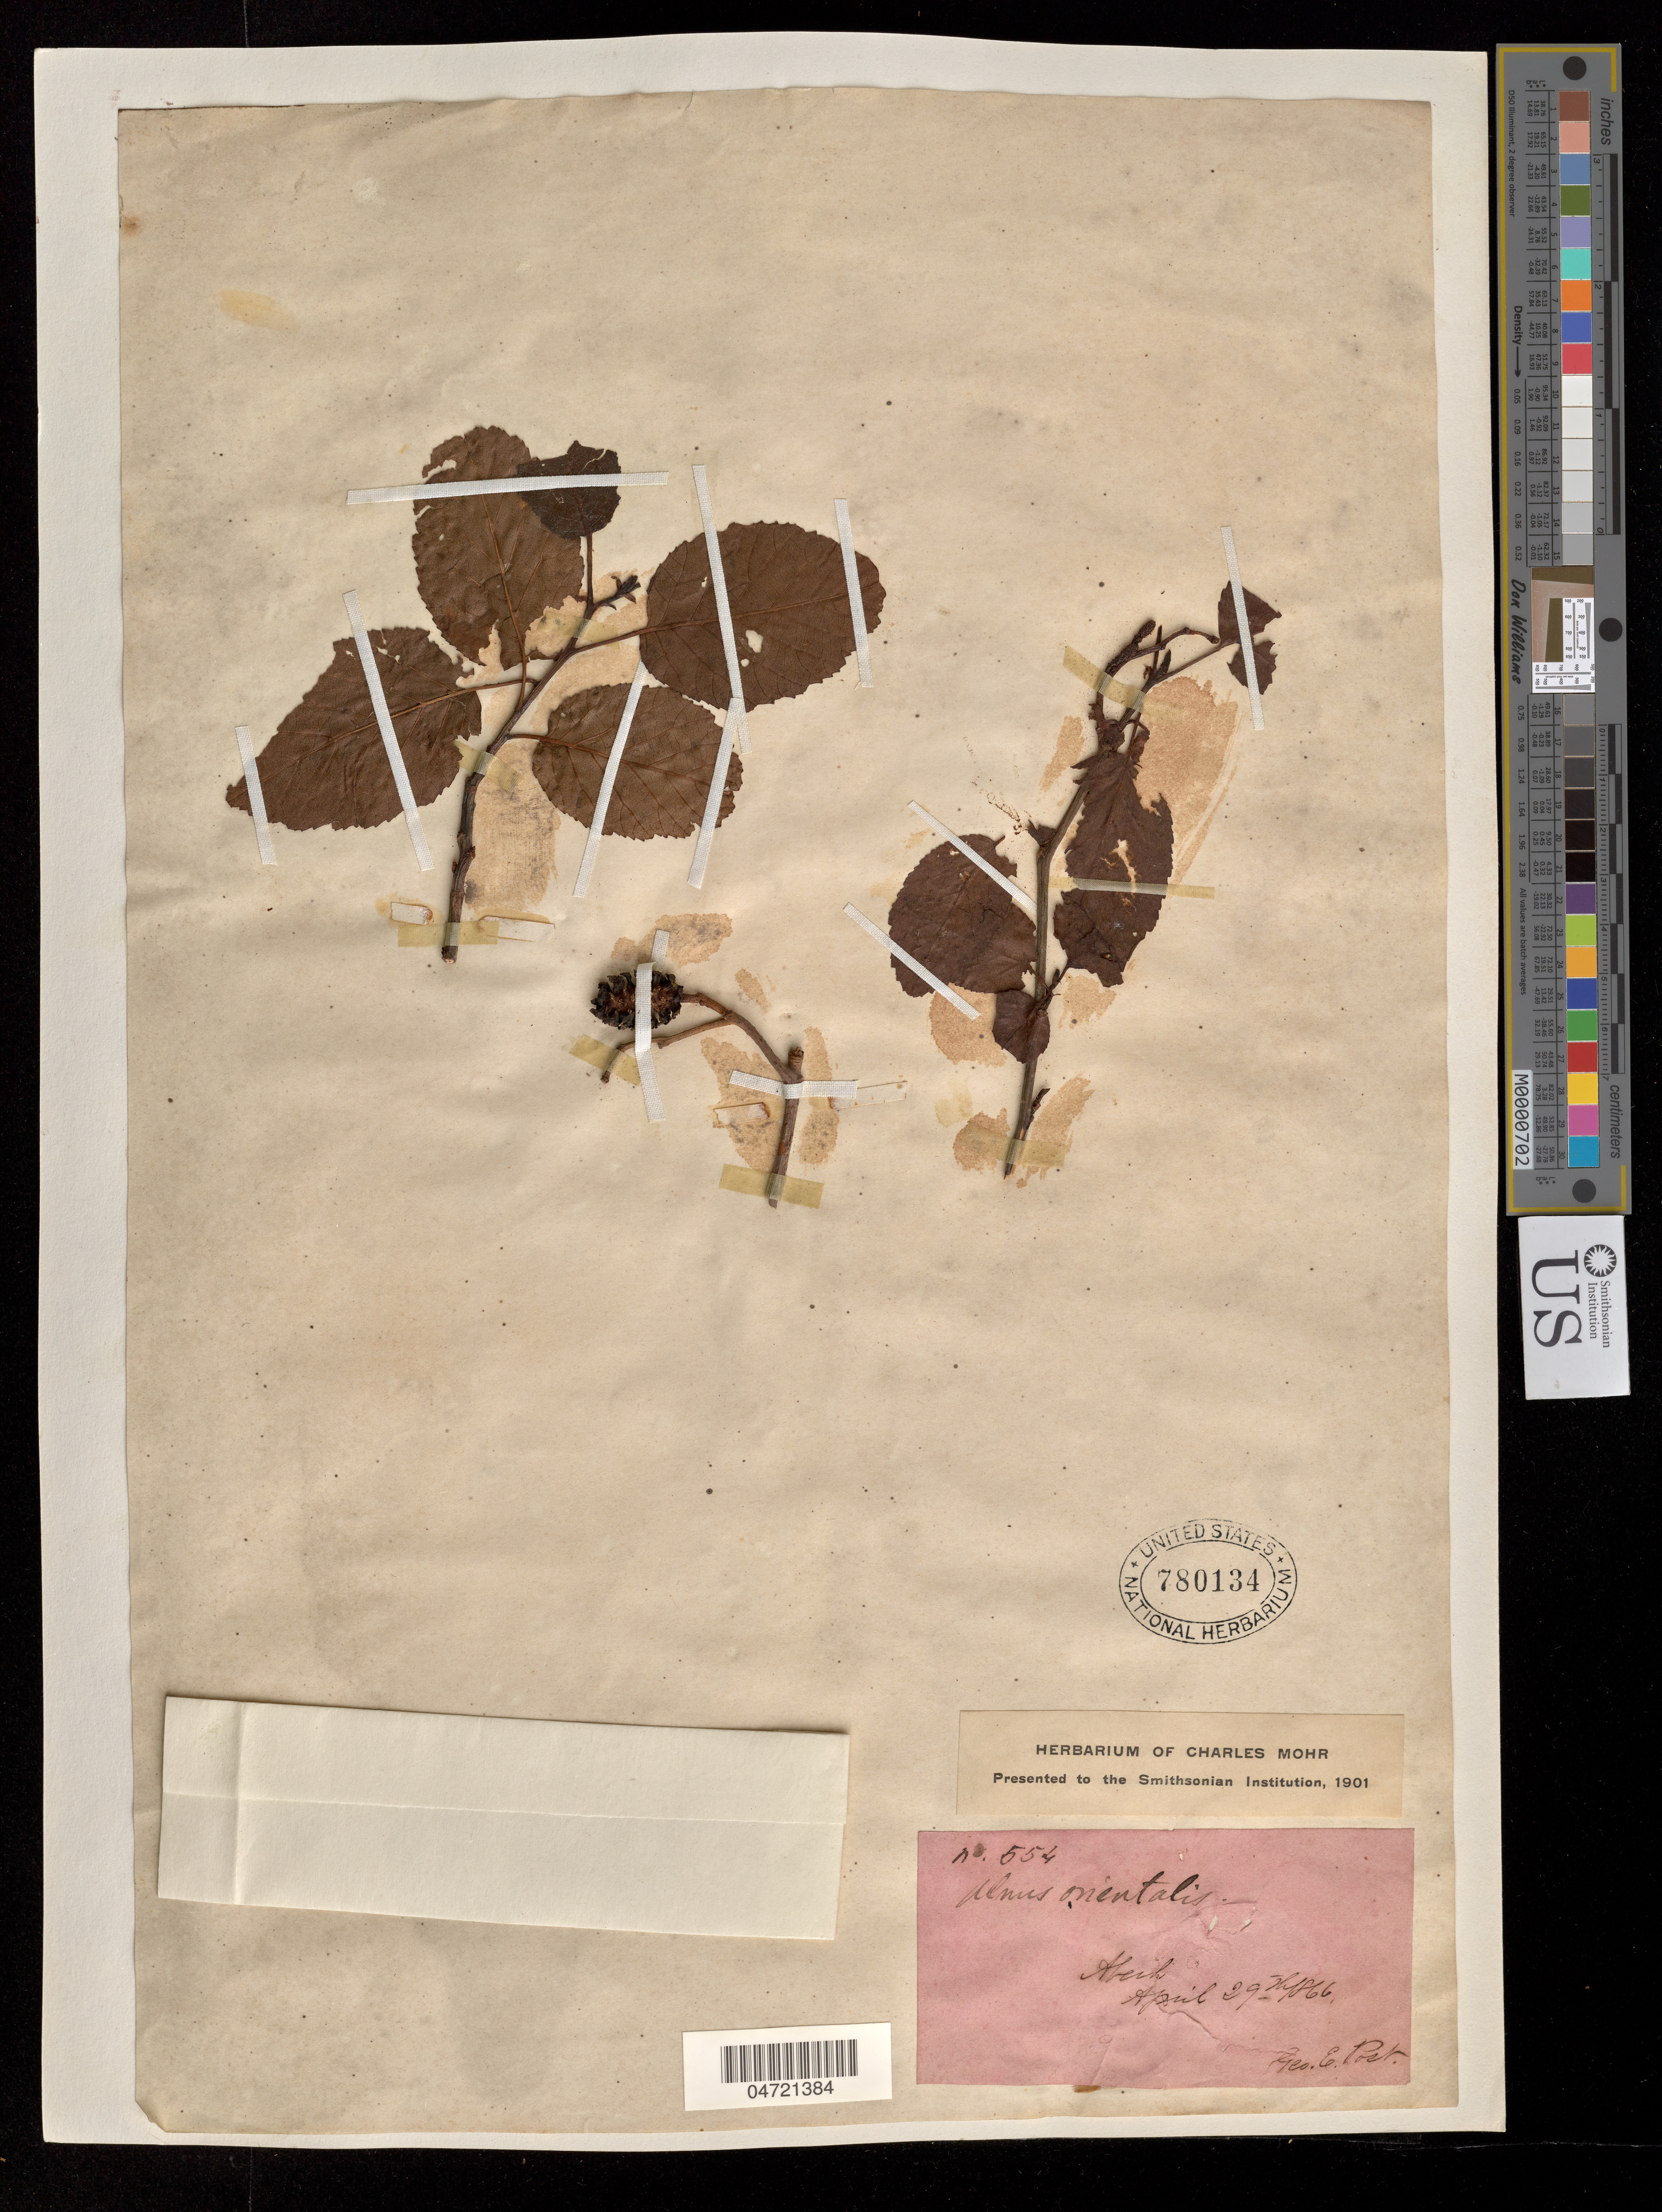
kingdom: Plantae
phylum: Tracheophyta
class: Magnoliopsida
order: Fagales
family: Betulaceae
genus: Alnus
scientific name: Alnus orientalis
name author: Decne.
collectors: G. E. Post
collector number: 554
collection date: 1866-04-29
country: Syria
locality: Abeih.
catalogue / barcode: US 780134